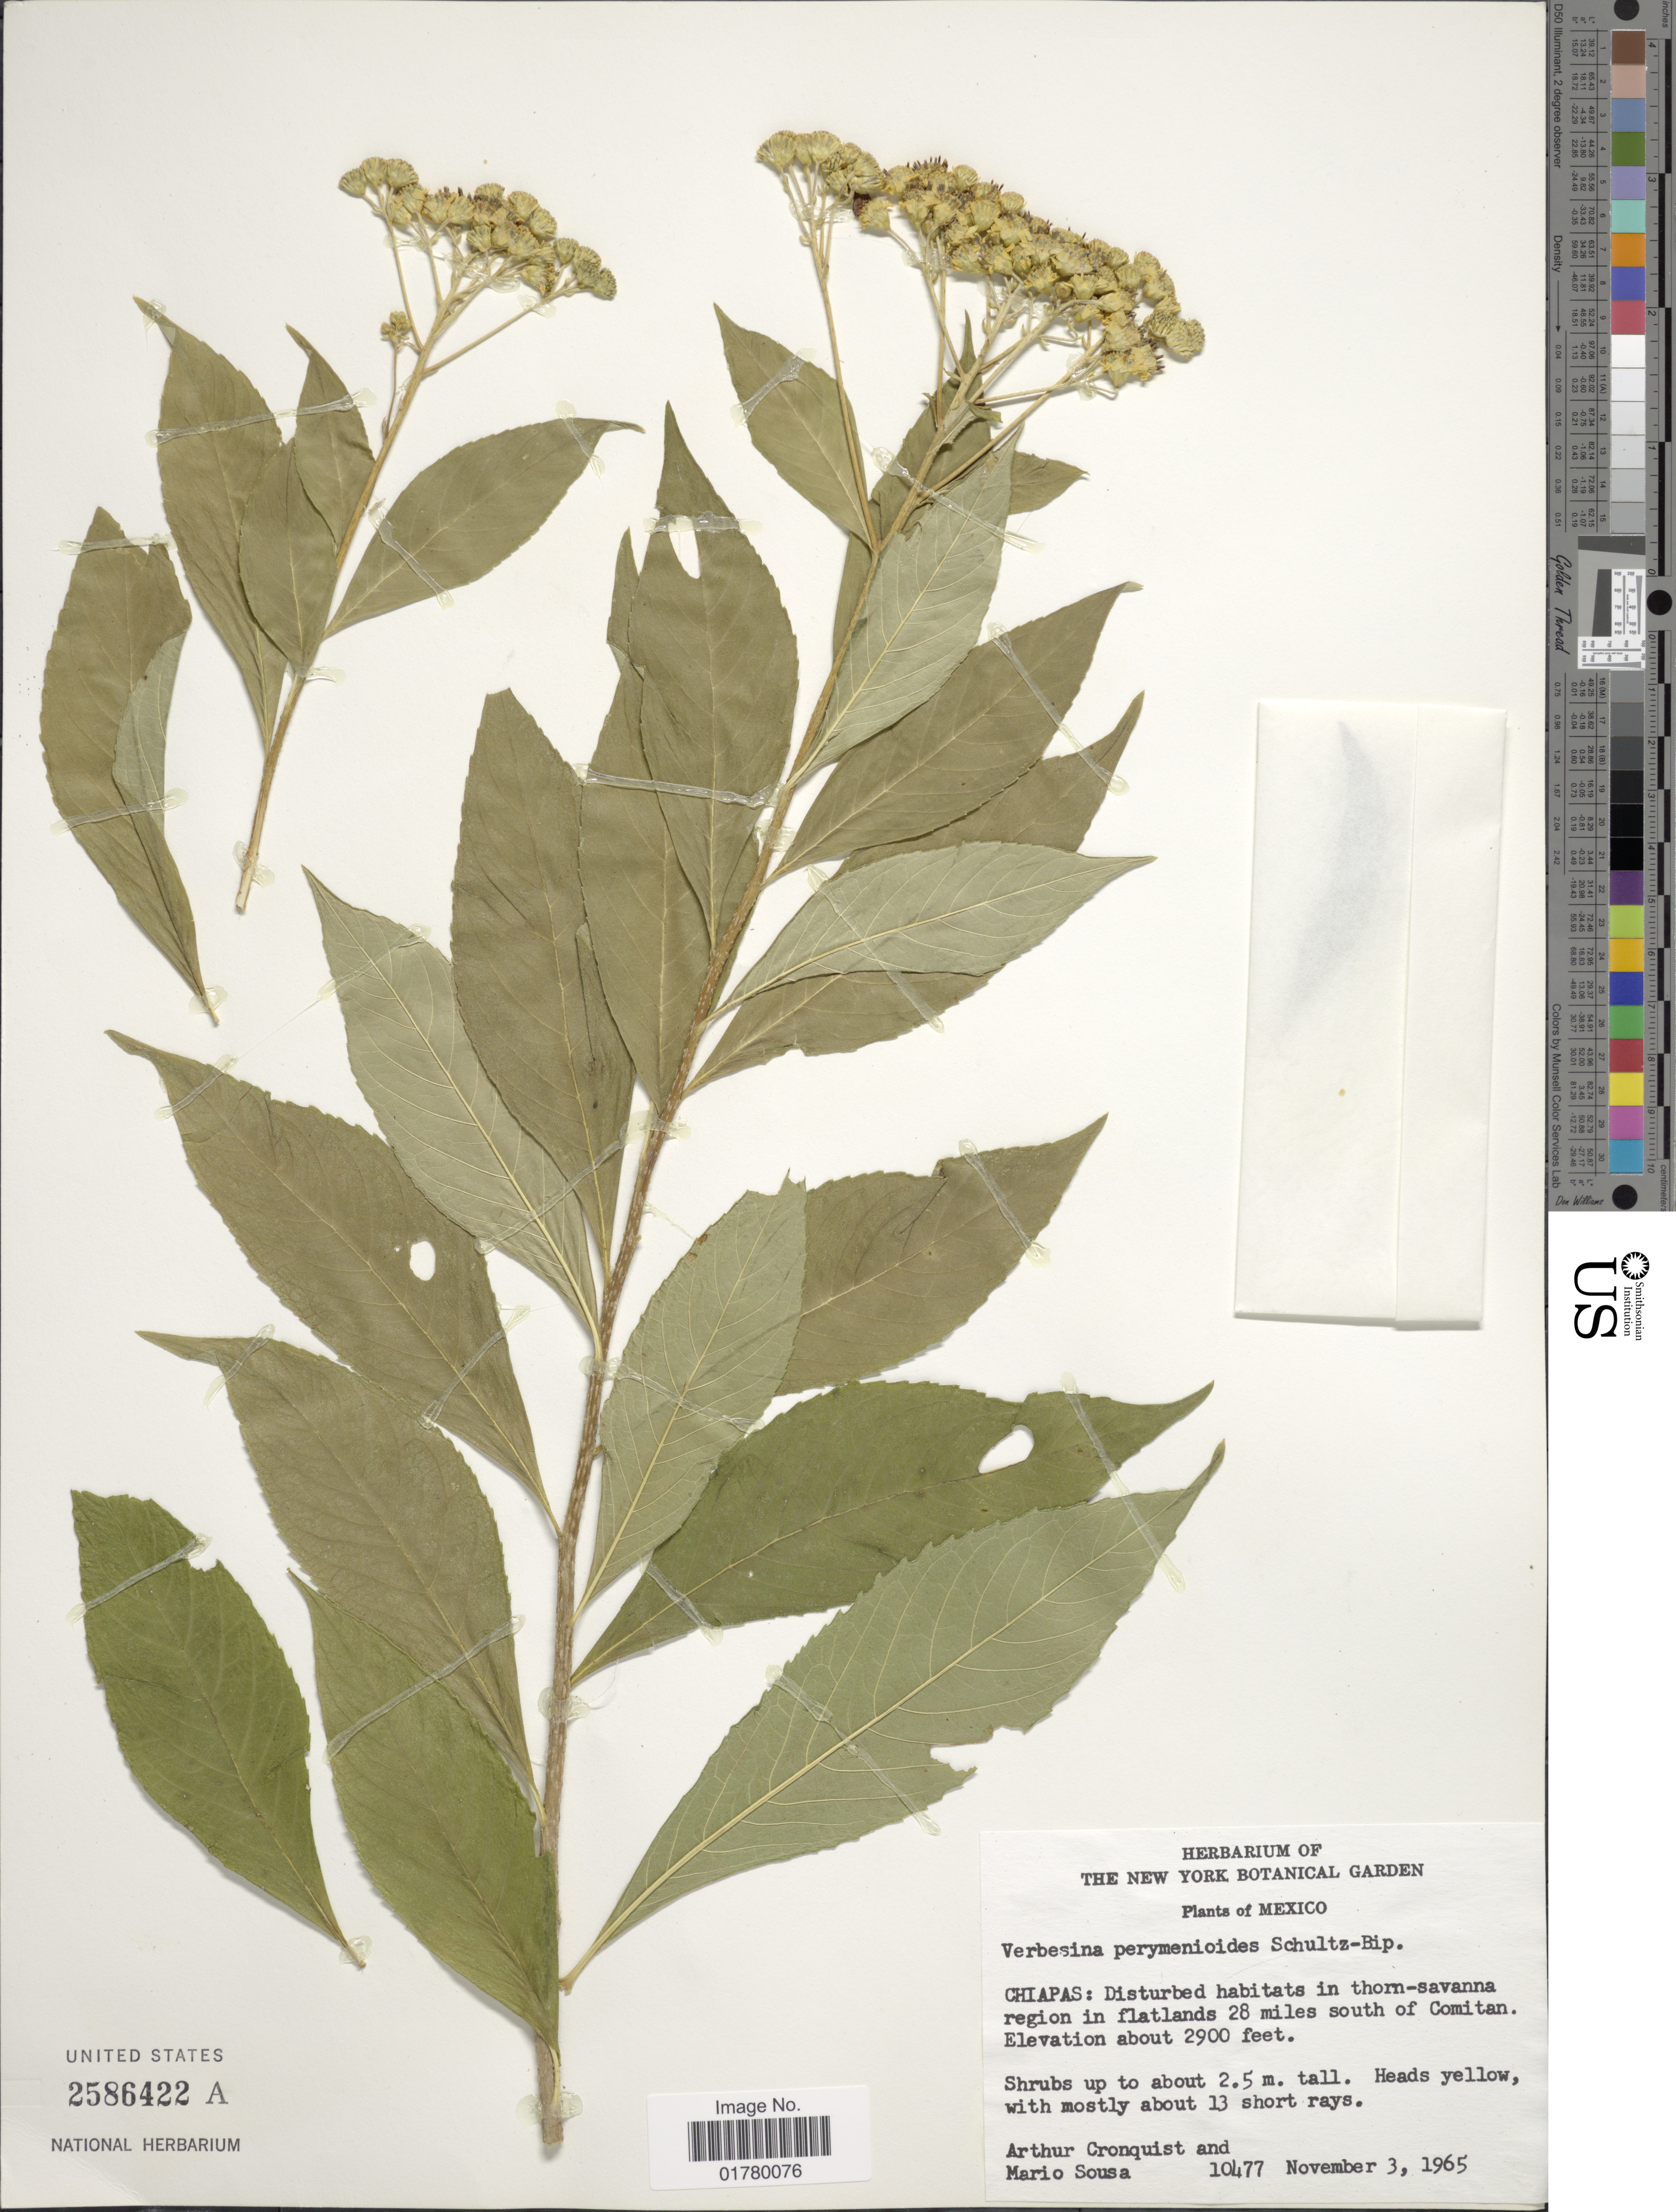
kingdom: Plantae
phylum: Tracheophyta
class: Magnoliopsida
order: Asterales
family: Asteraceae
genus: Verbesina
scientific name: Verbesina perymenioides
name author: Sch. Bip. ex Klatt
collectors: A. J. Cronquist & M. Sousa S.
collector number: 10477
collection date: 1965-11-03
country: Mexico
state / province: Chiapas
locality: Disturbed habitats in thorn-savanna region in flatlands 28 miles south of Comitan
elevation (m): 884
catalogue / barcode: US 2586422A